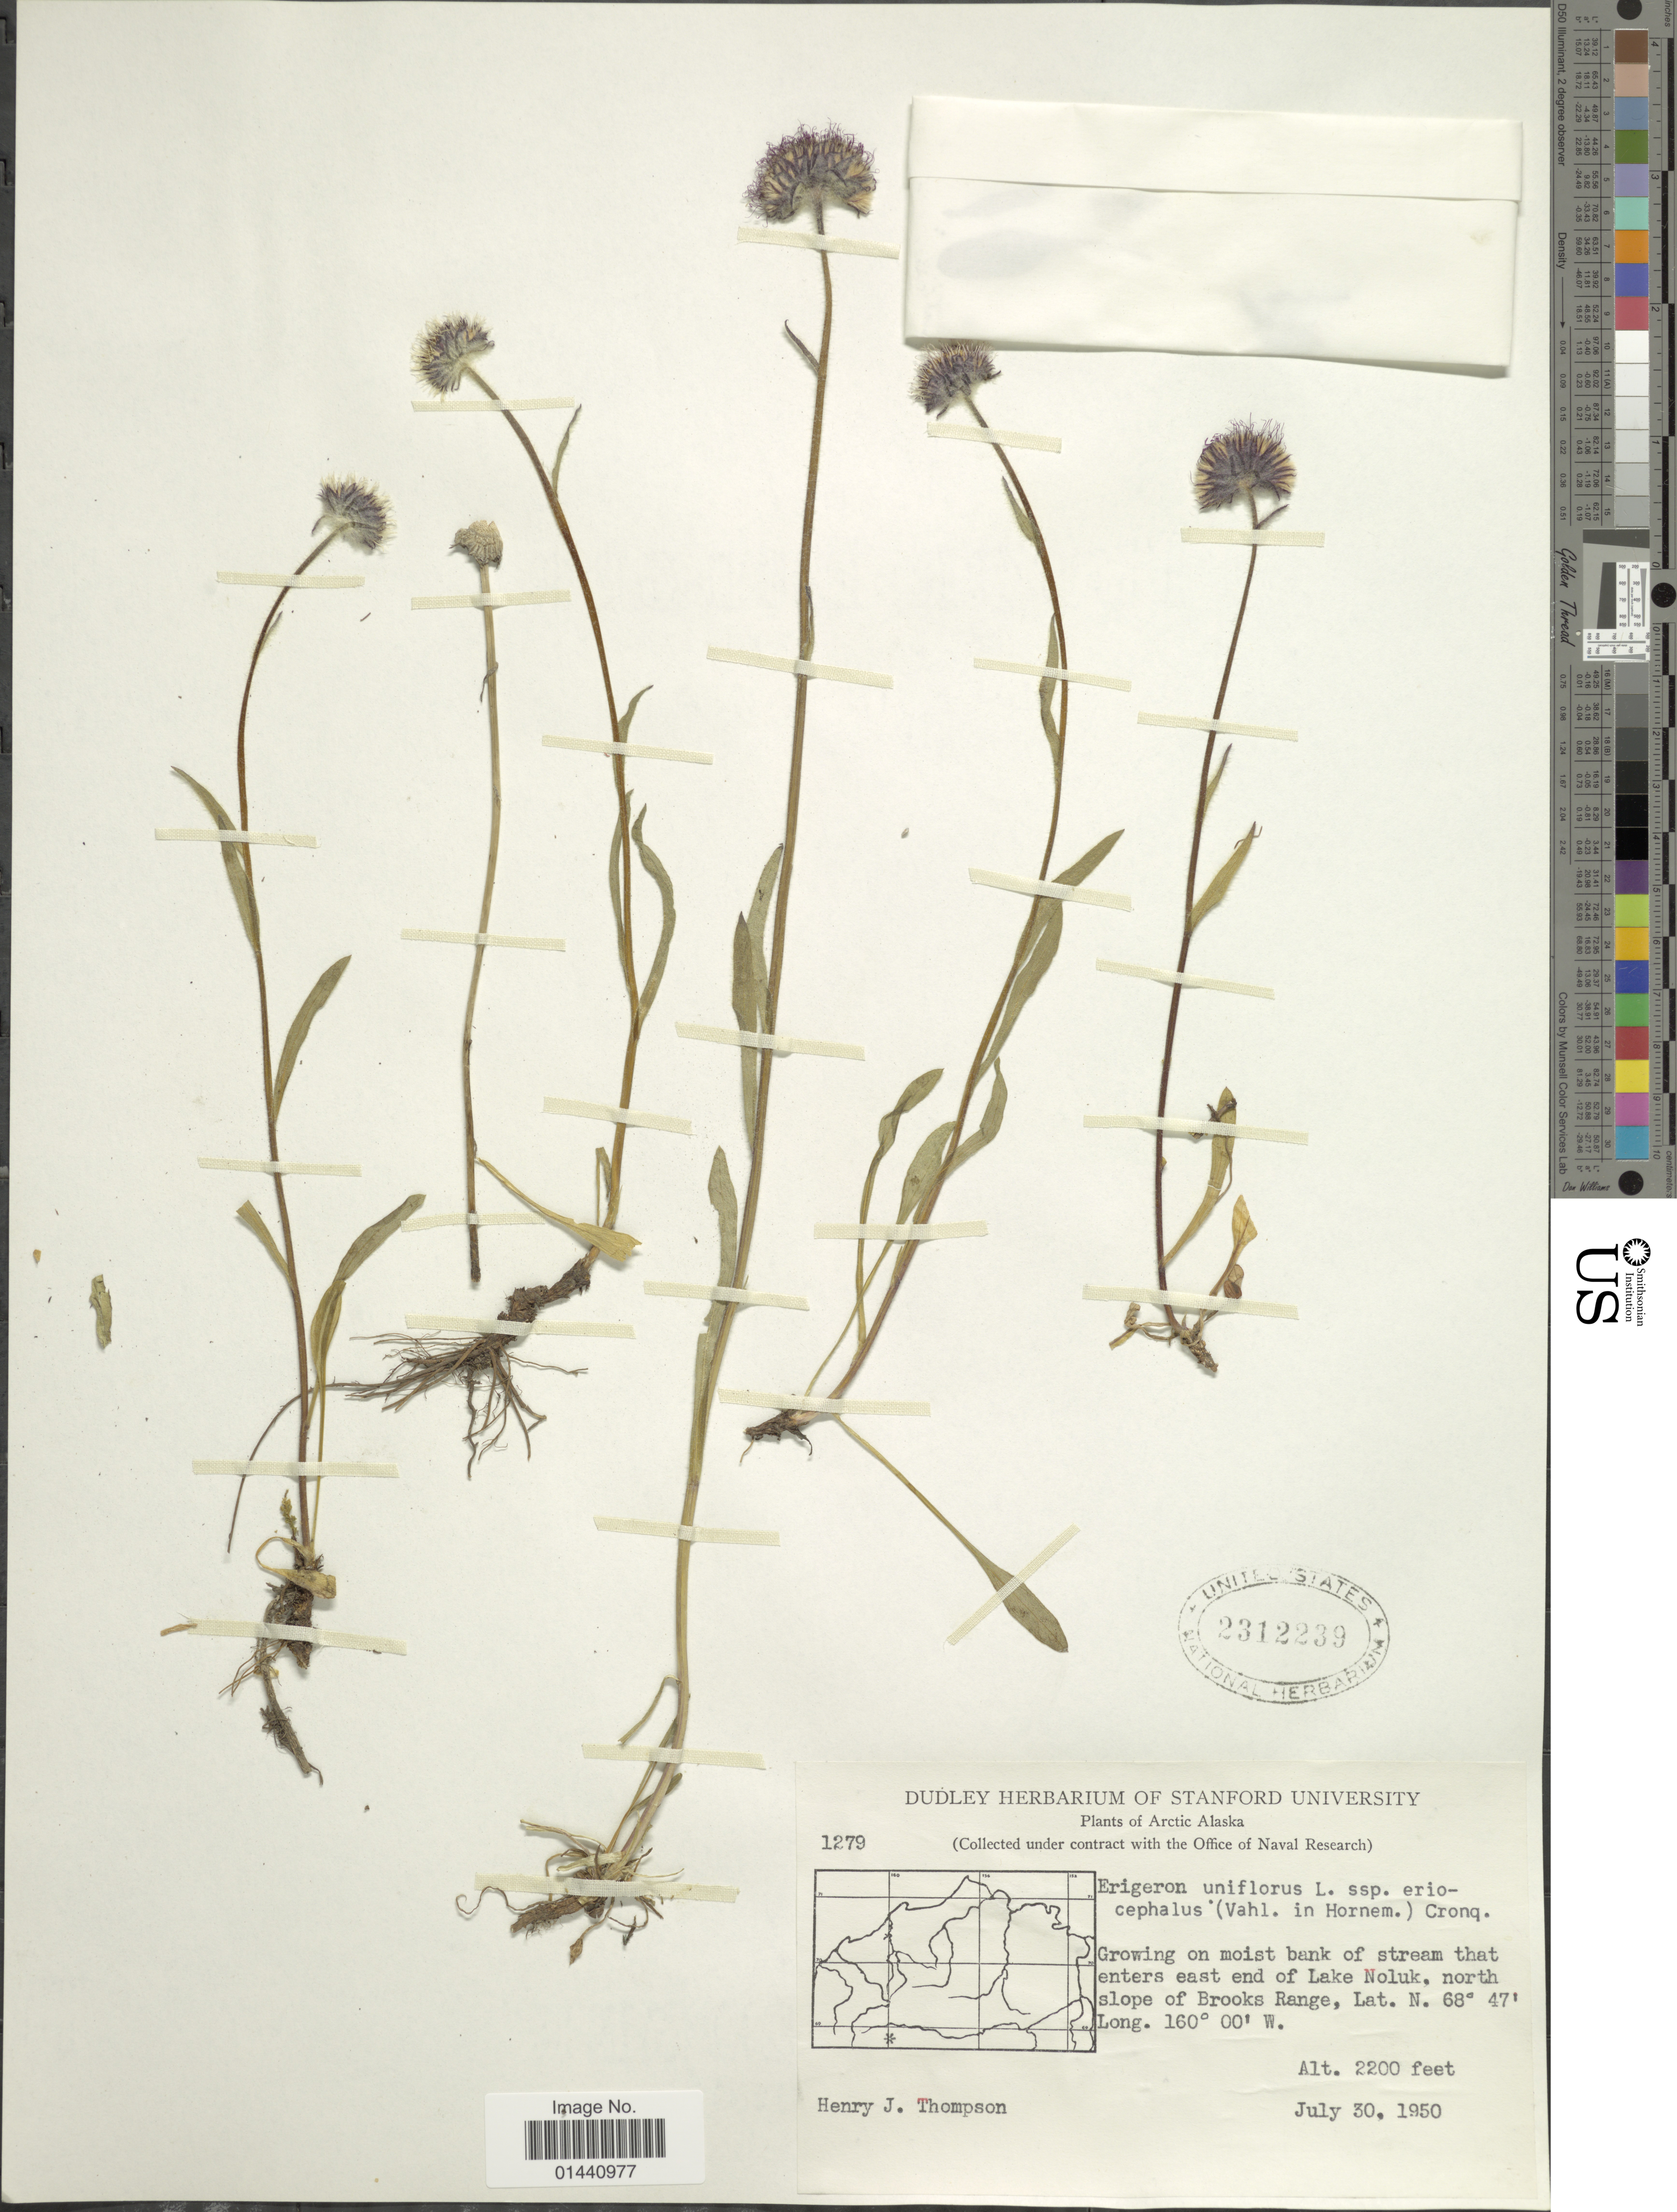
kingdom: Plantae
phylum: Tracheophyta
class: Magnoliopsida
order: Asterales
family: Asteraceae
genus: Erigeron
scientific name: Erigeron eriocephalus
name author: J. Vahl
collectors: H. J. Thompson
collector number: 1279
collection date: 1950-07-30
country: United States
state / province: Alaska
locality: Arctic Alaska, growing on moist bank of stream that enters east end of Lake Noluk, north slope of Brooks Range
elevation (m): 671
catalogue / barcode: US 2312239